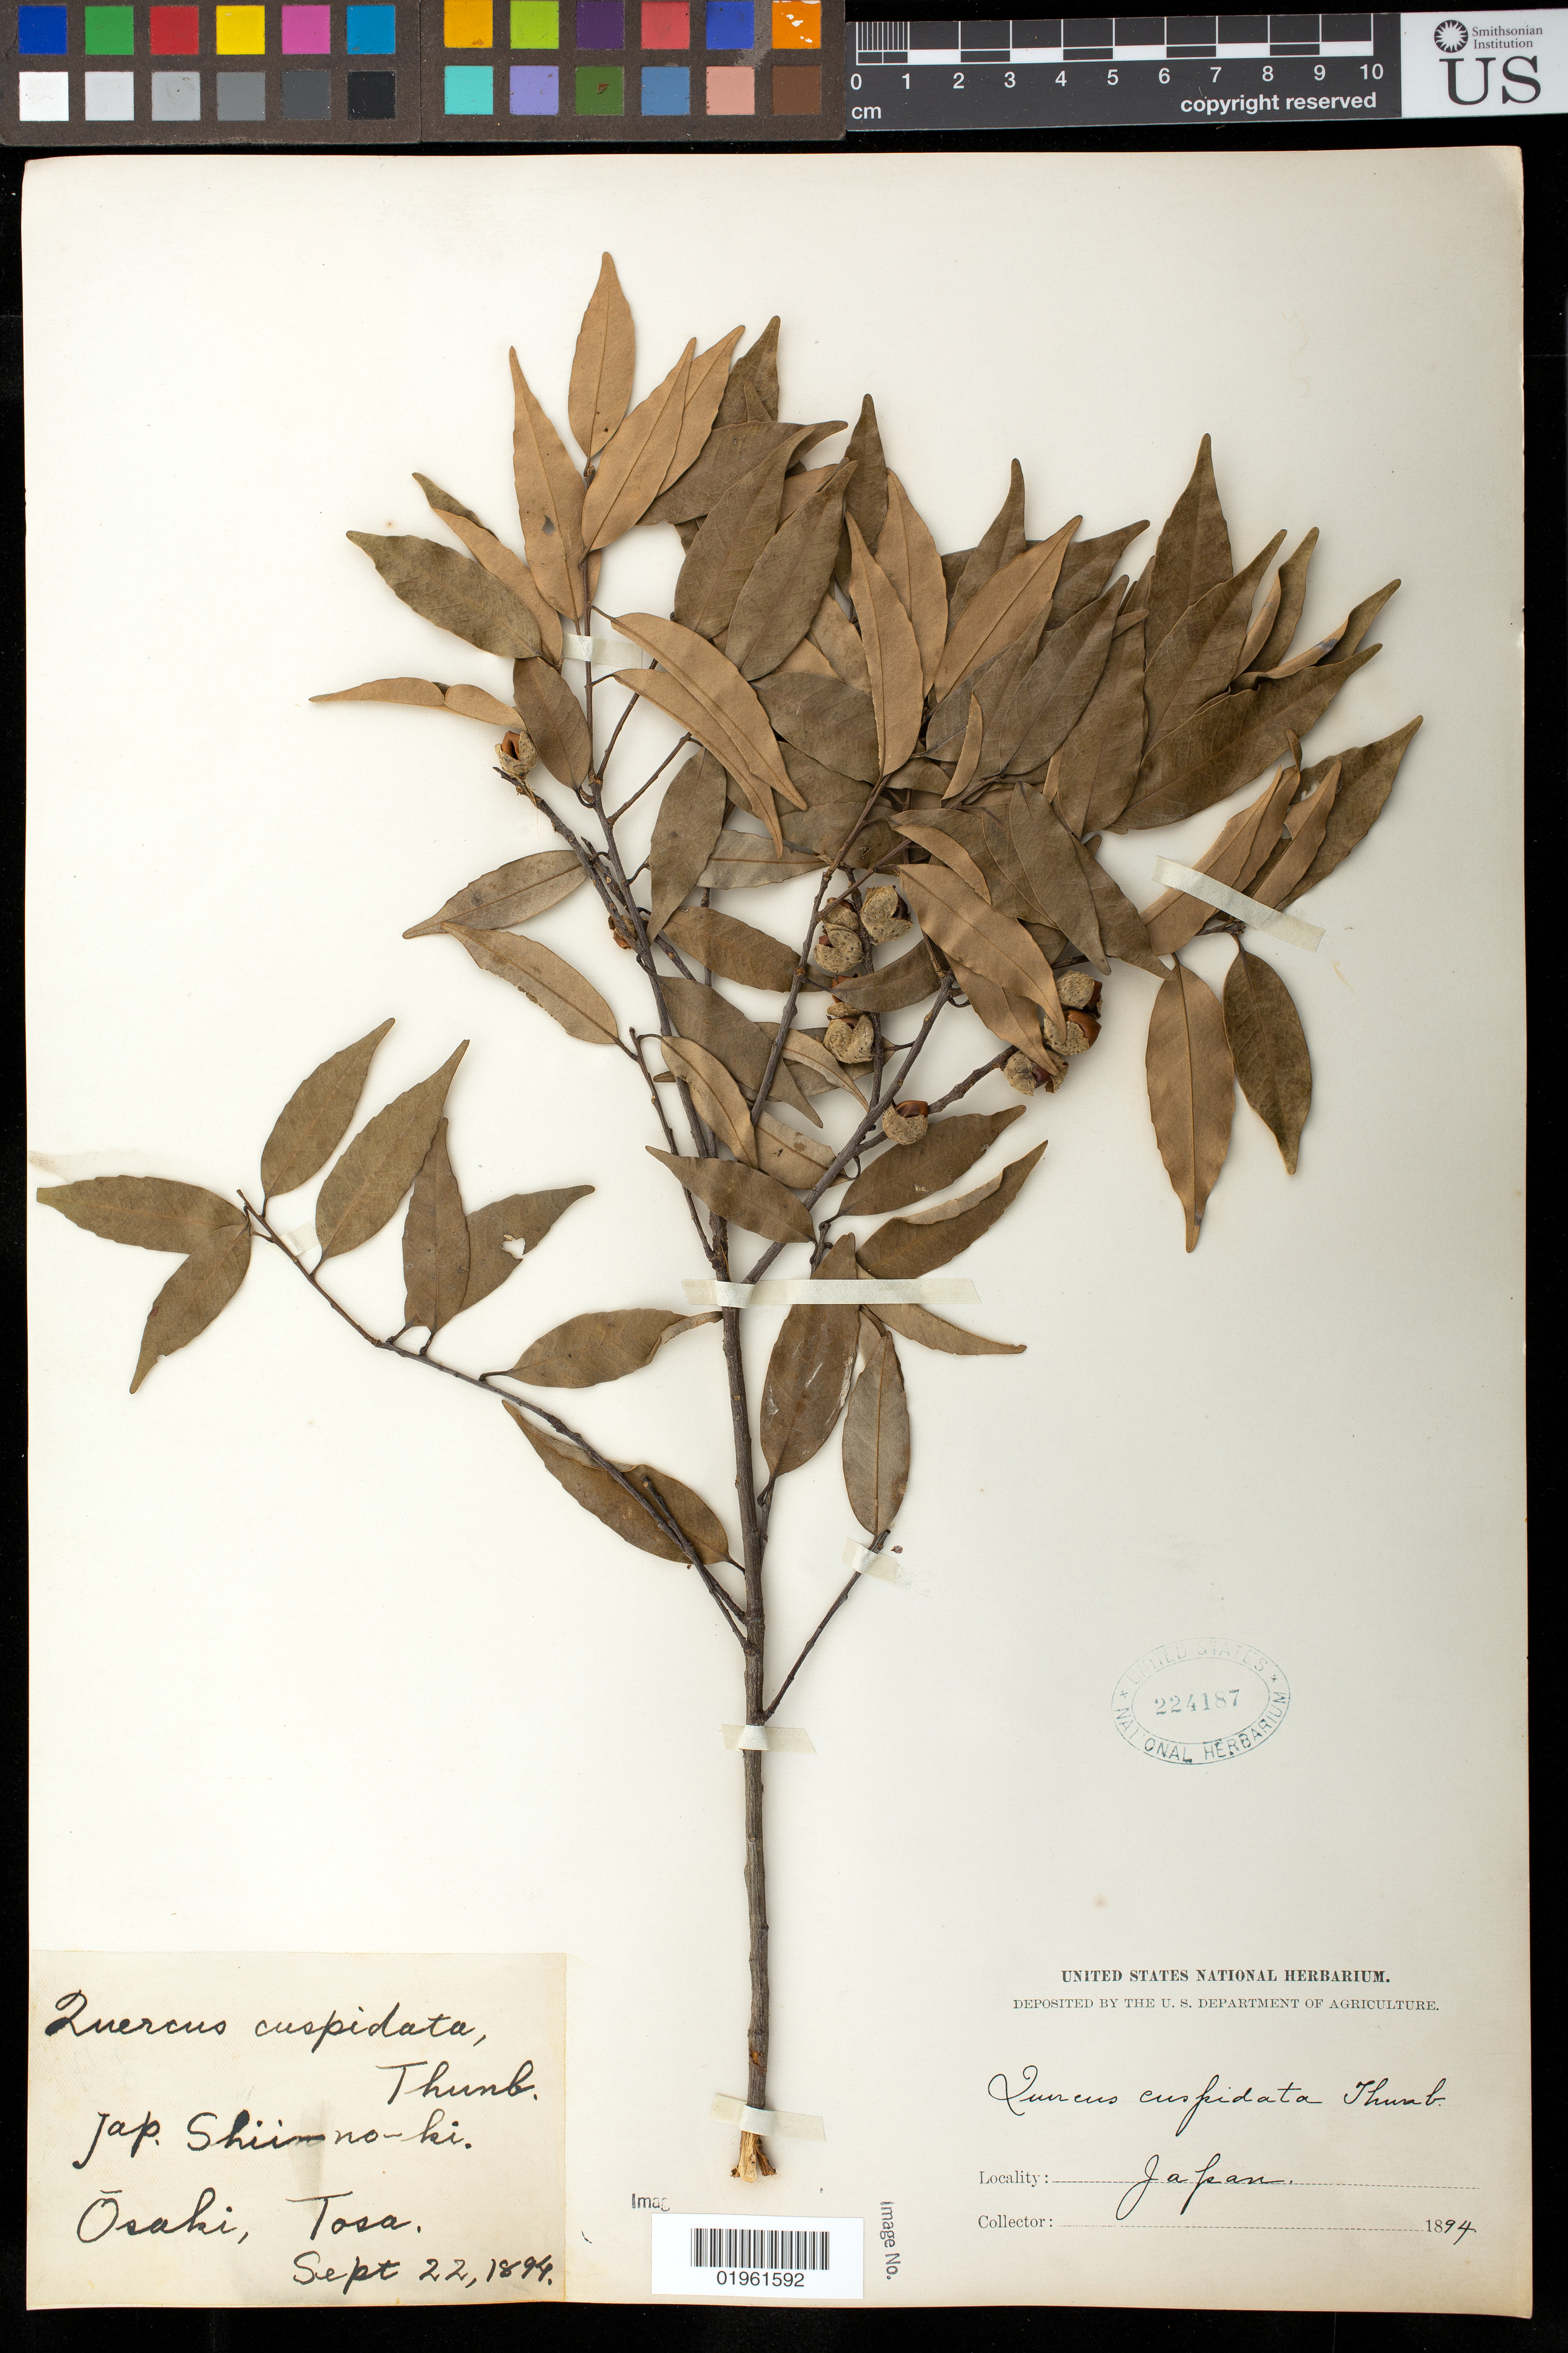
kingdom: Plantae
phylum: Tracheophyta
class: Magnoliopsida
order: Fagales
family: Fagaceae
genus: Quercus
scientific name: Quercus cuspidata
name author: Thunb.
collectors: ex herb. United States National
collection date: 1894-09-22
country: Japan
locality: Osaki, Tosa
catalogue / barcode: US 224187